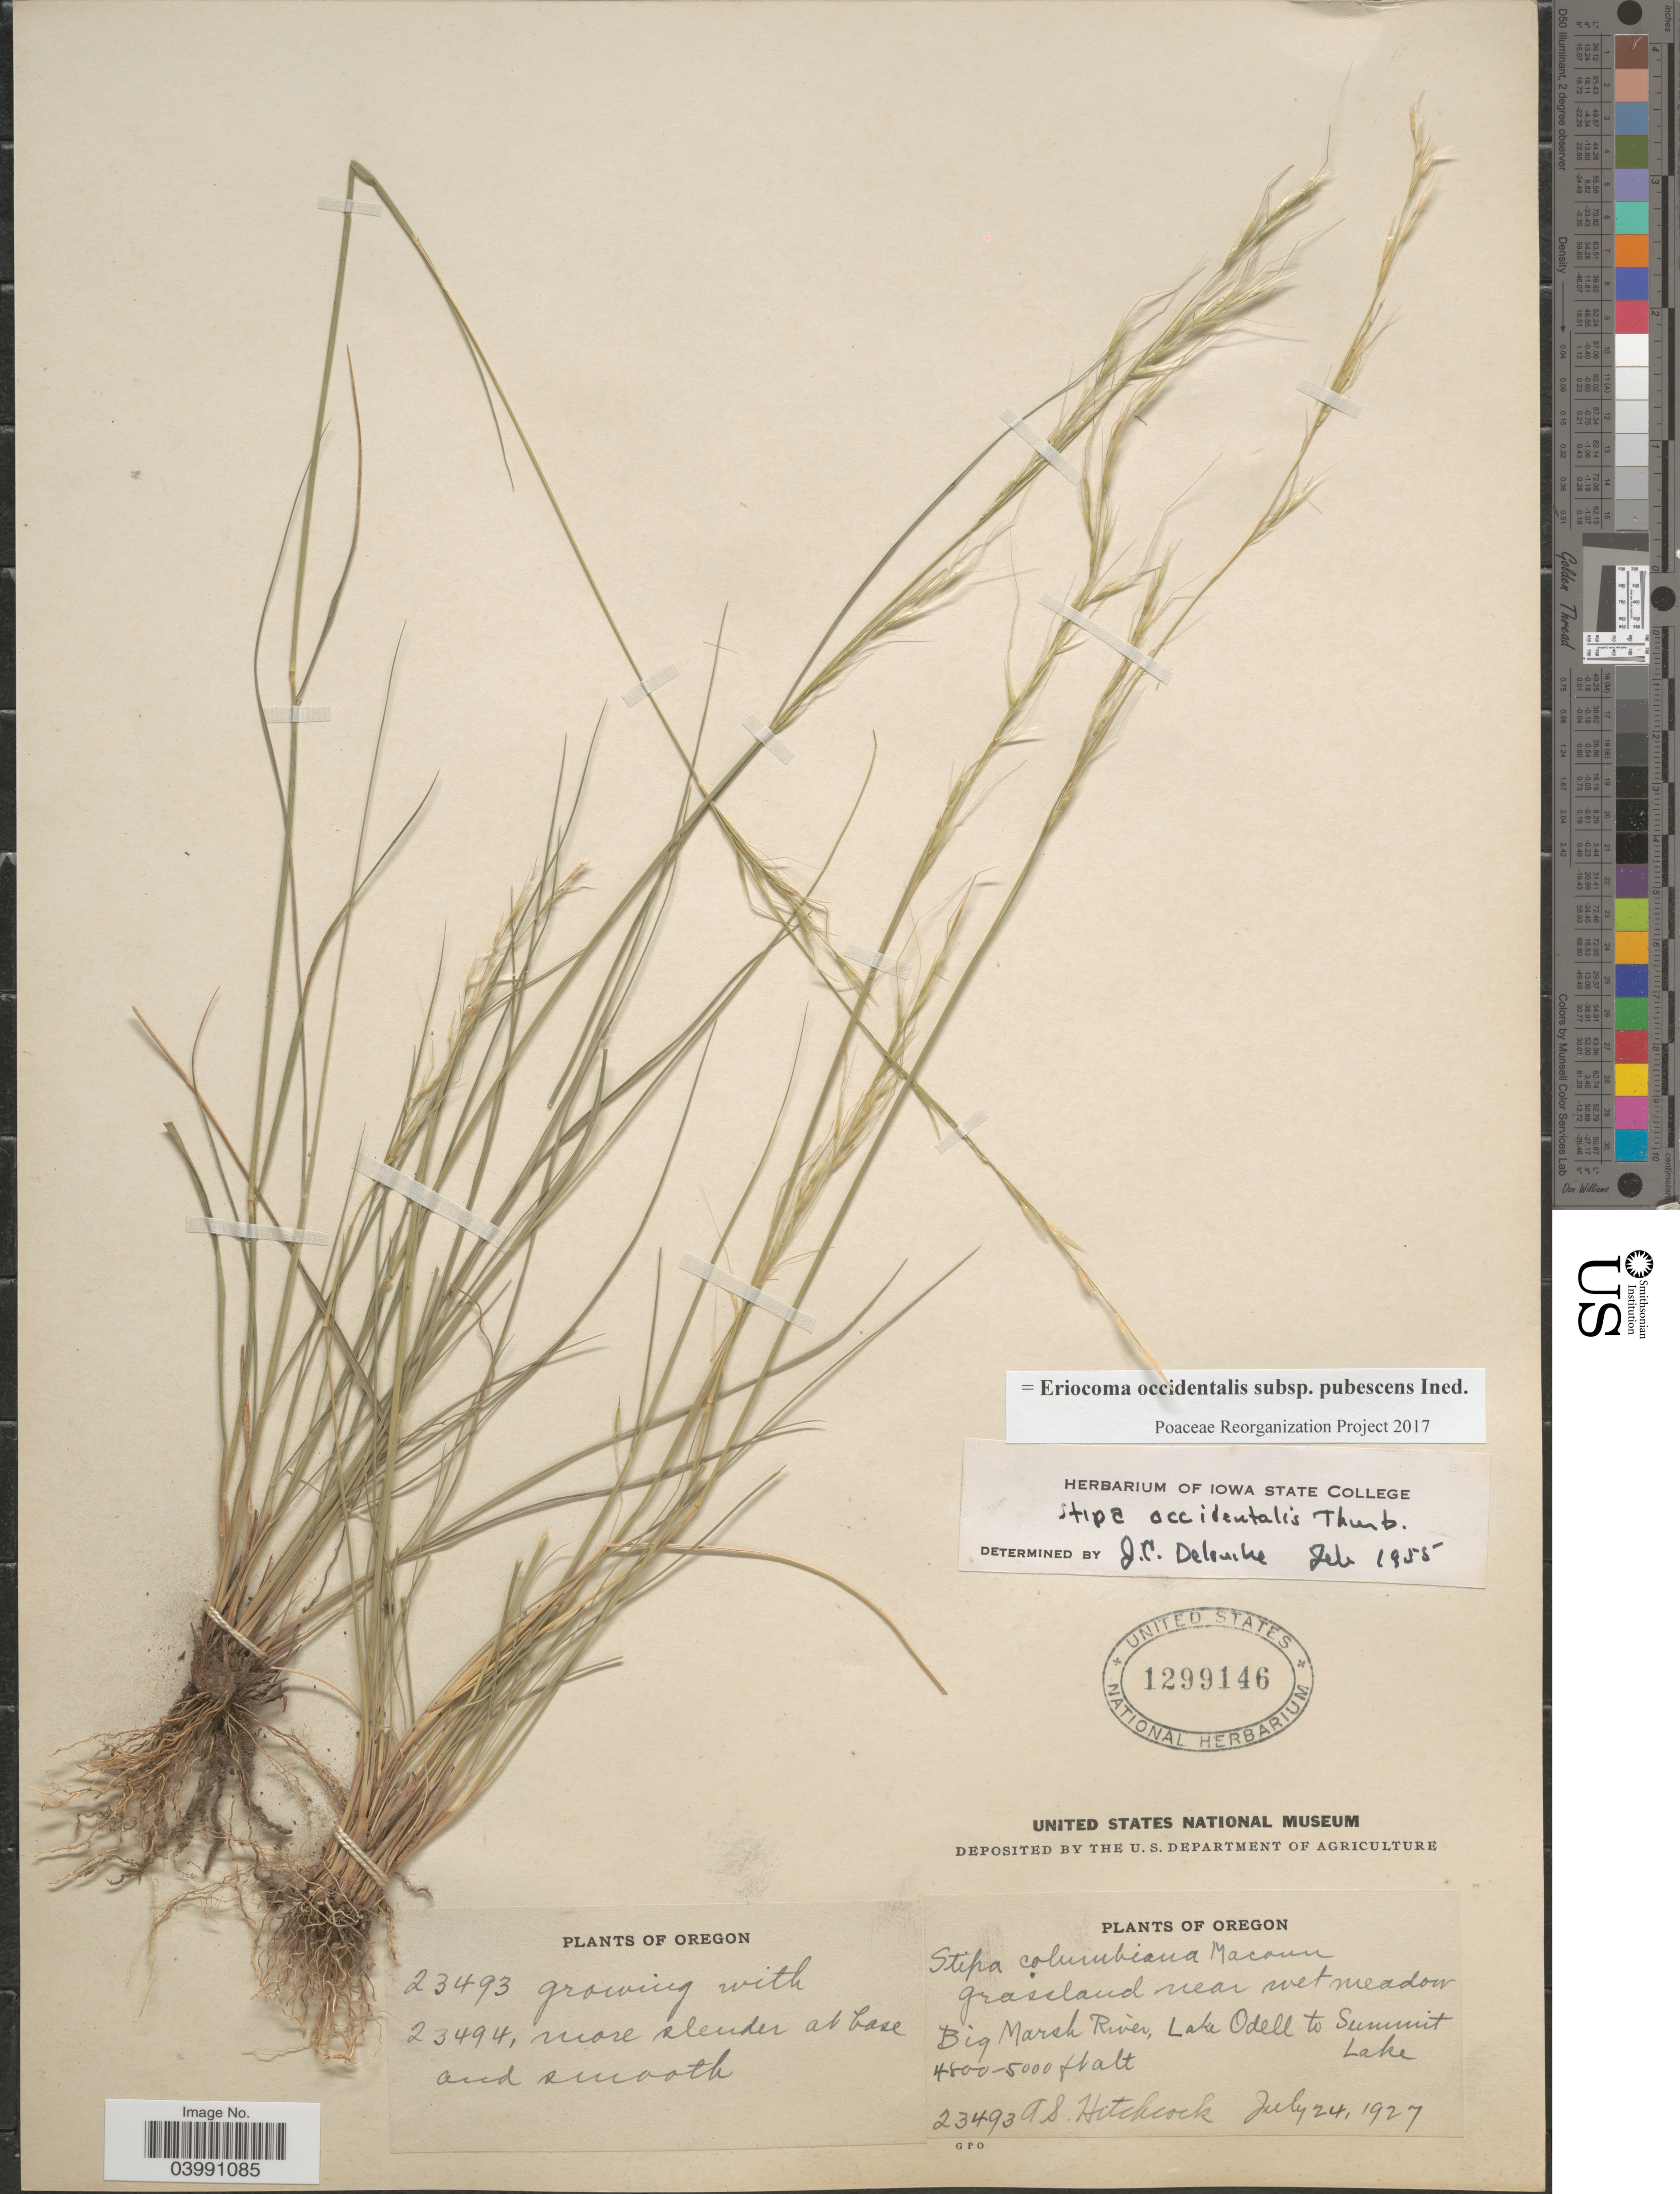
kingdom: Plantae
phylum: Tracheophyta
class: Liliopsida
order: Poales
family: Poaceae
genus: Eriocoma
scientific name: Eriocoma occidentalis subsp. pubescens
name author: (Vasey) Romasch.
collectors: A. S. Hitchcock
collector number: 23493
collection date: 1927-07-24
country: United States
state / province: Oregon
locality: Big Marsh River, Lake Odell to Summit Lake.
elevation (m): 1463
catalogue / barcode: US 1299146